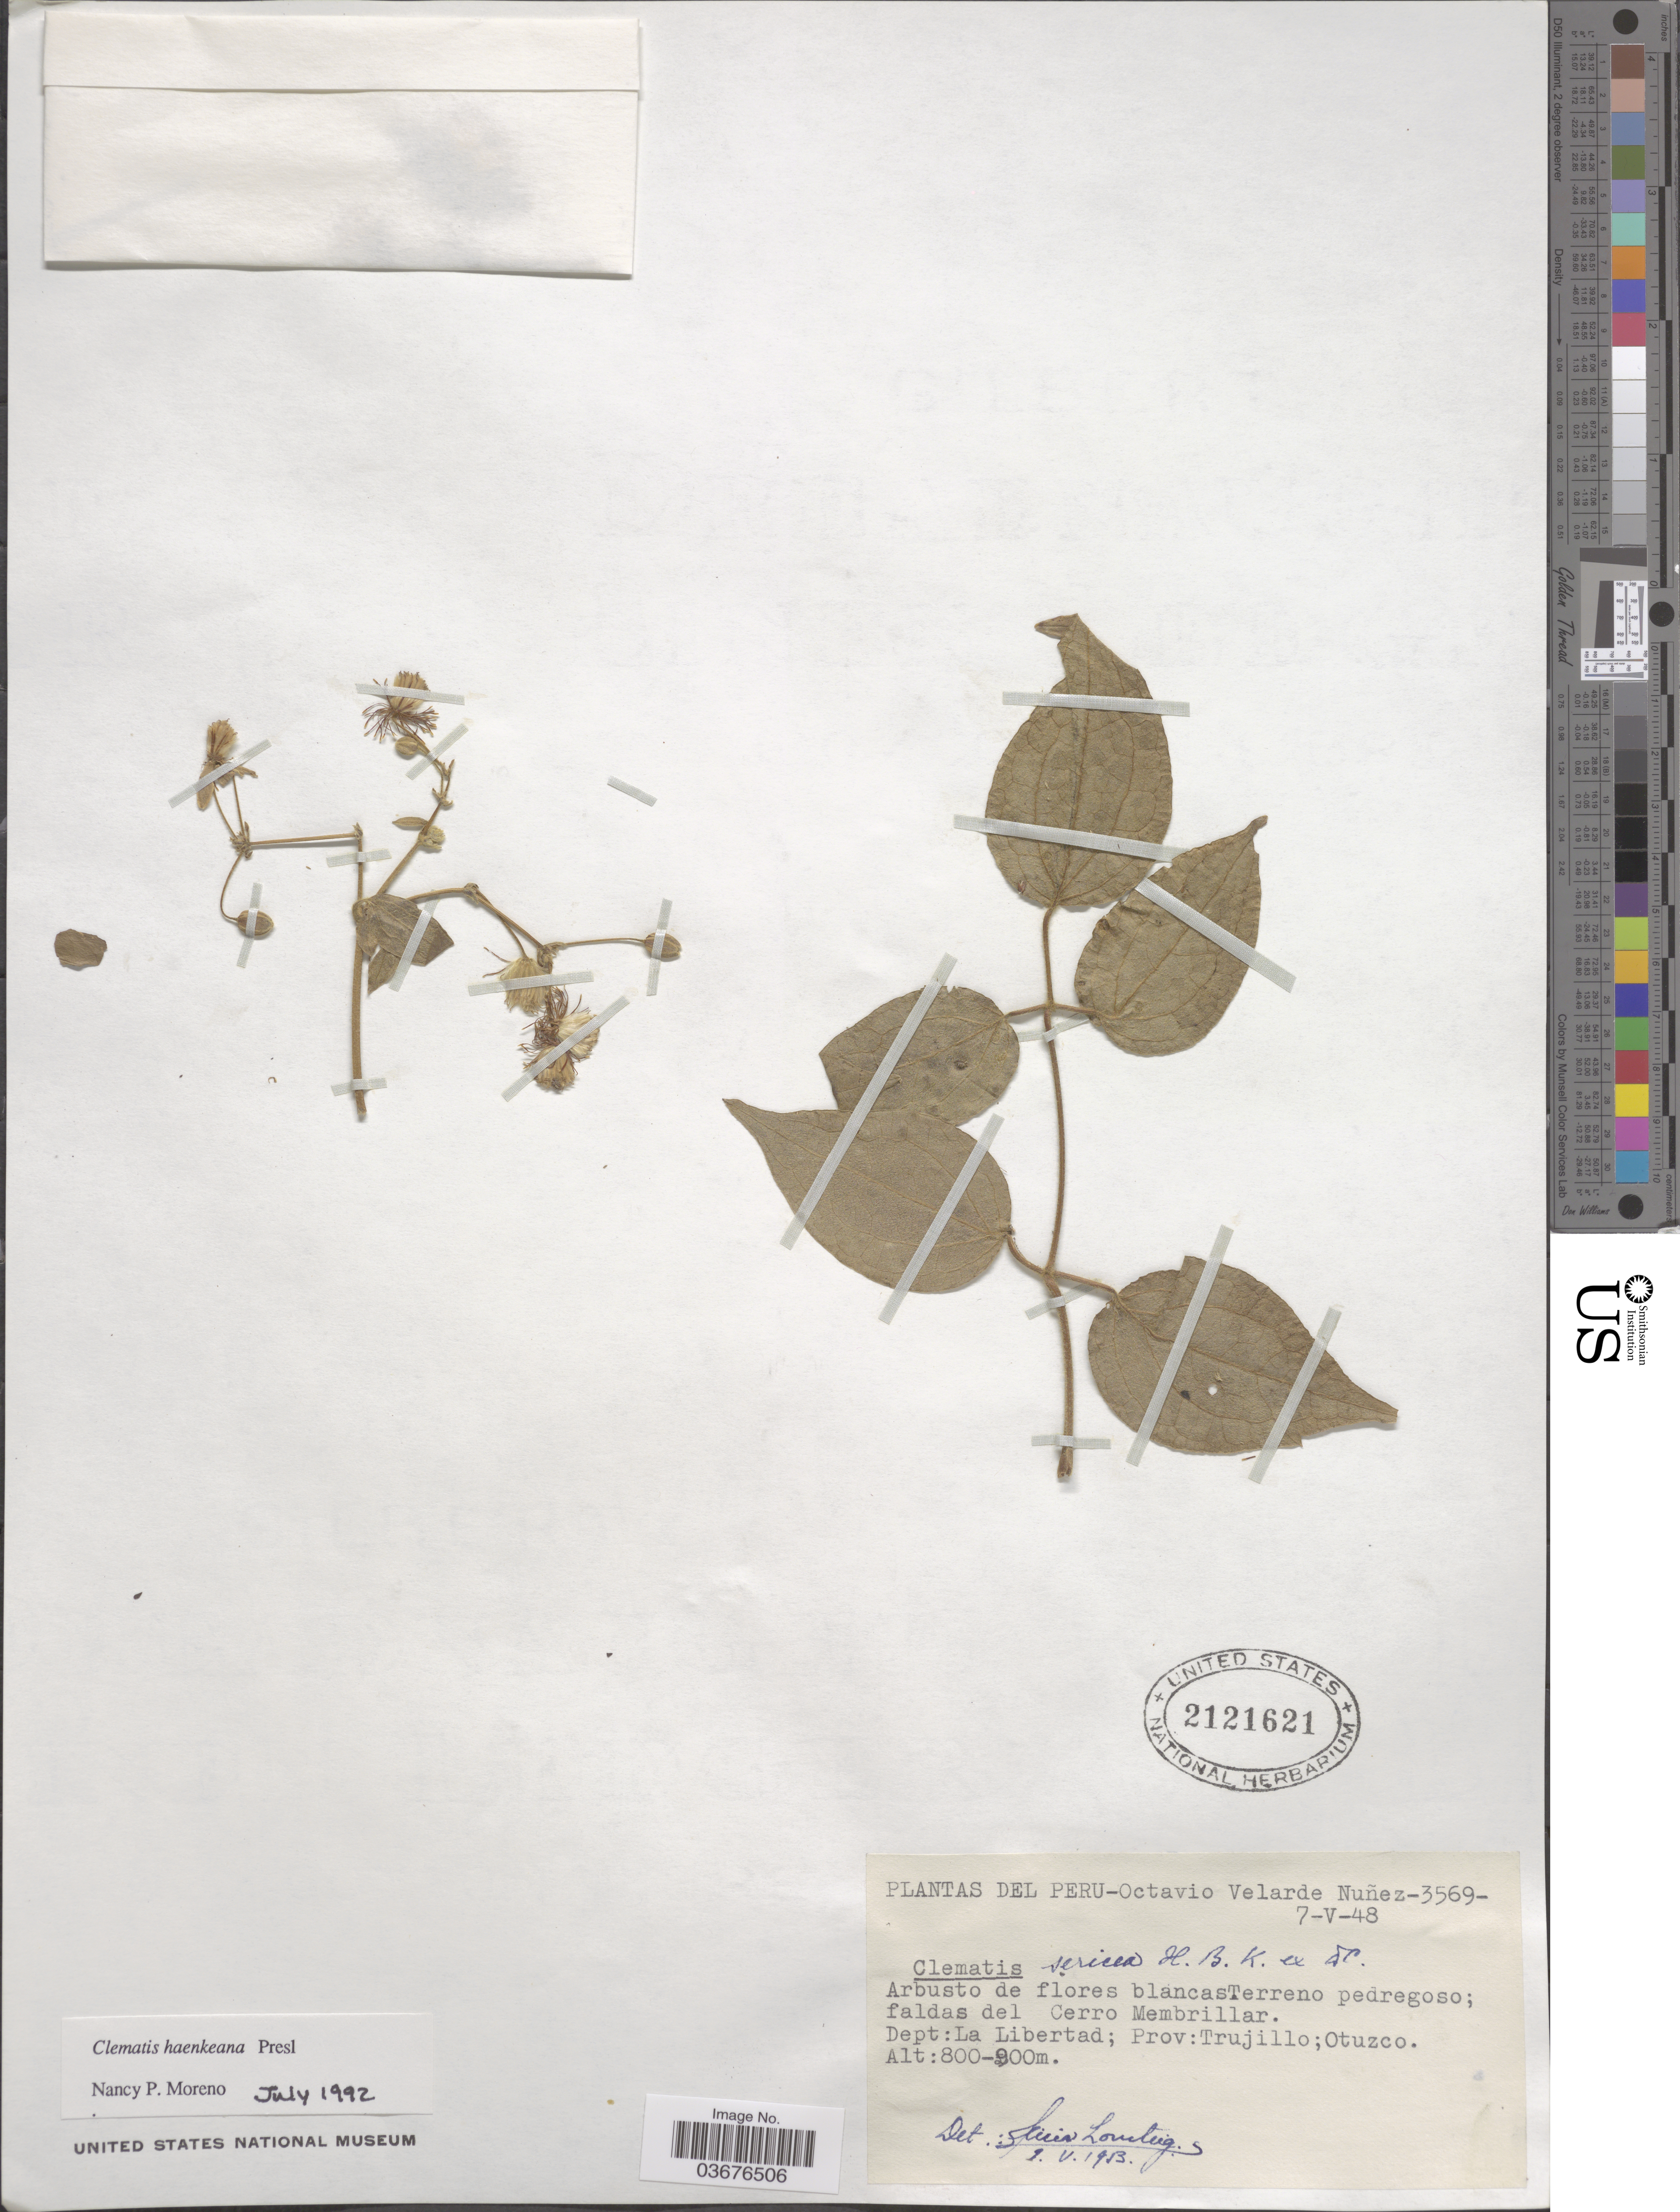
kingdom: Plantae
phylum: Tracheophyta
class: Magnoliopsida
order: Ranunculales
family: Ranunculaceae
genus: Clematis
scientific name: Clematis haenkeana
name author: C. Presl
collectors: O. Velarde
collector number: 3569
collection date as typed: Transcribed d/m/y: 7/5/48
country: Peru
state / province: La Libertad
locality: Dept: La Libertad; Prov: Trujillo; Otuzco.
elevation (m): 800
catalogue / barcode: US 2121621